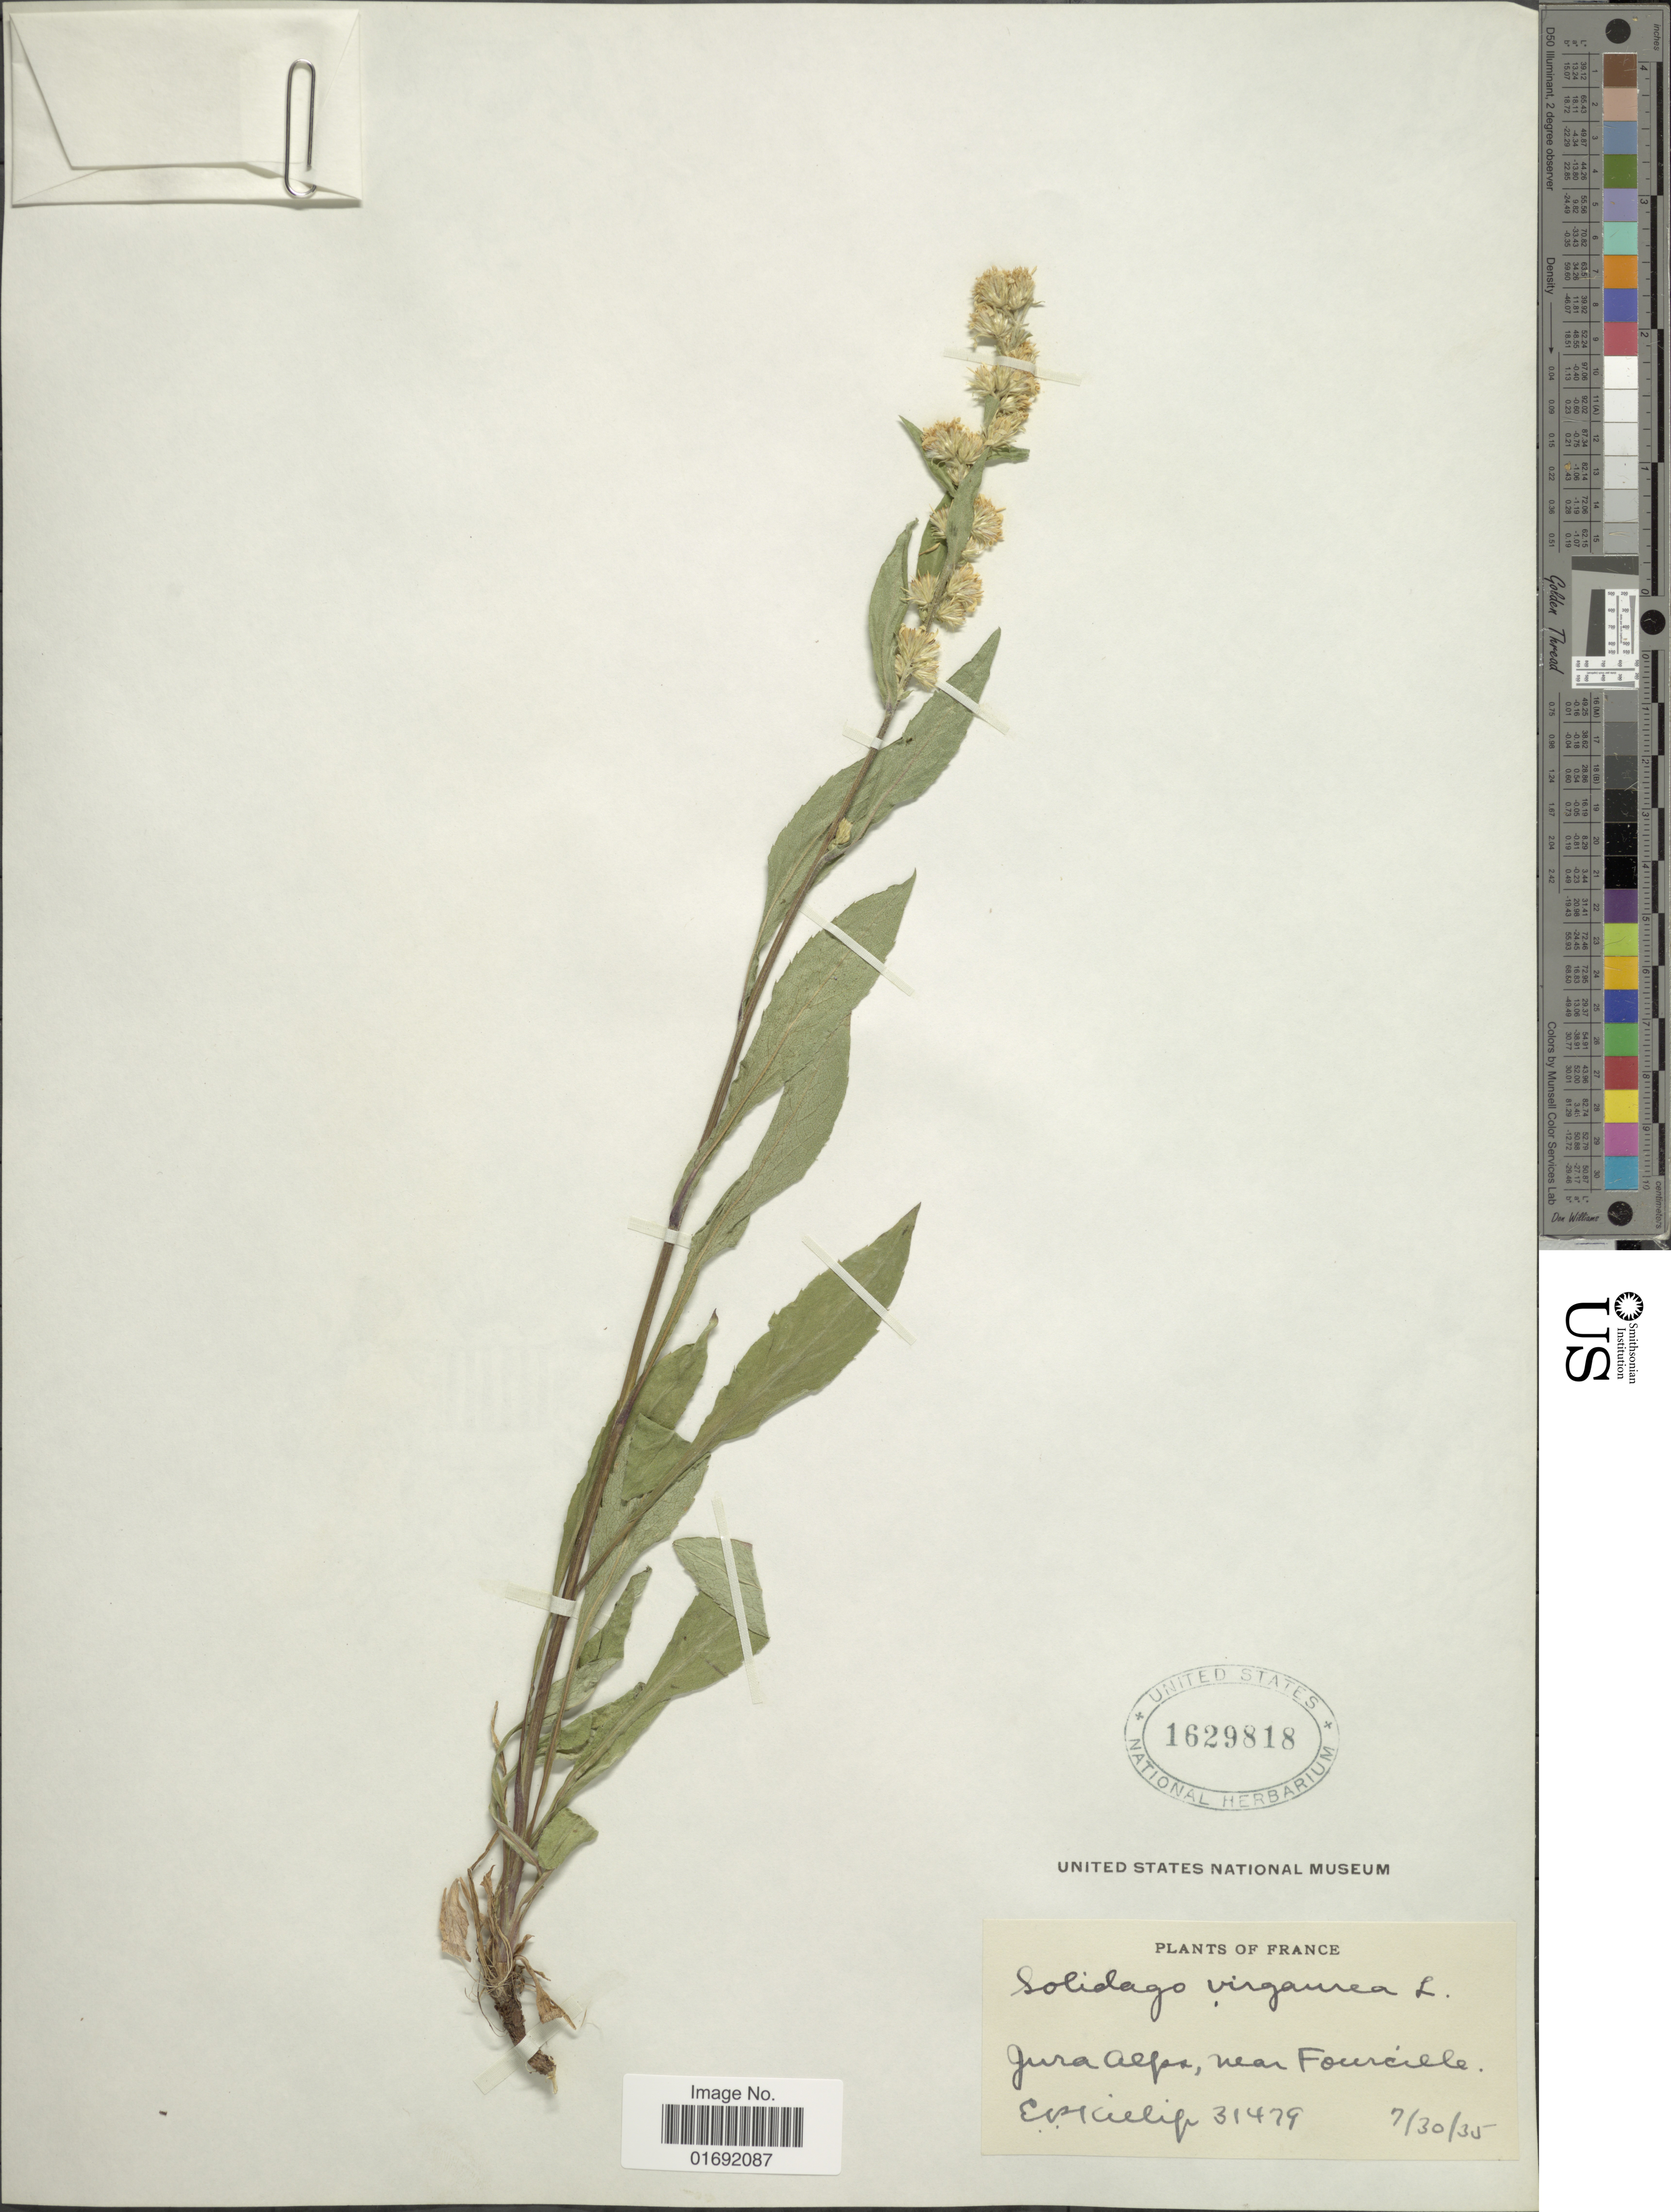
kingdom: Plantae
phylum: Tracheophyta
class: Magnoliopsida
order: Asterales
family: Asteraceae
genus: Solidago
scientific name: Solidago virgaurea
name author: L.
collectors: E. P. Killip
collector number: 31479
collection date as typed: Transcribed d/m/y: 30/7/35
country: France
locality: Jura Alpa, near Fourcille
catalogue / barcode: US 1629818